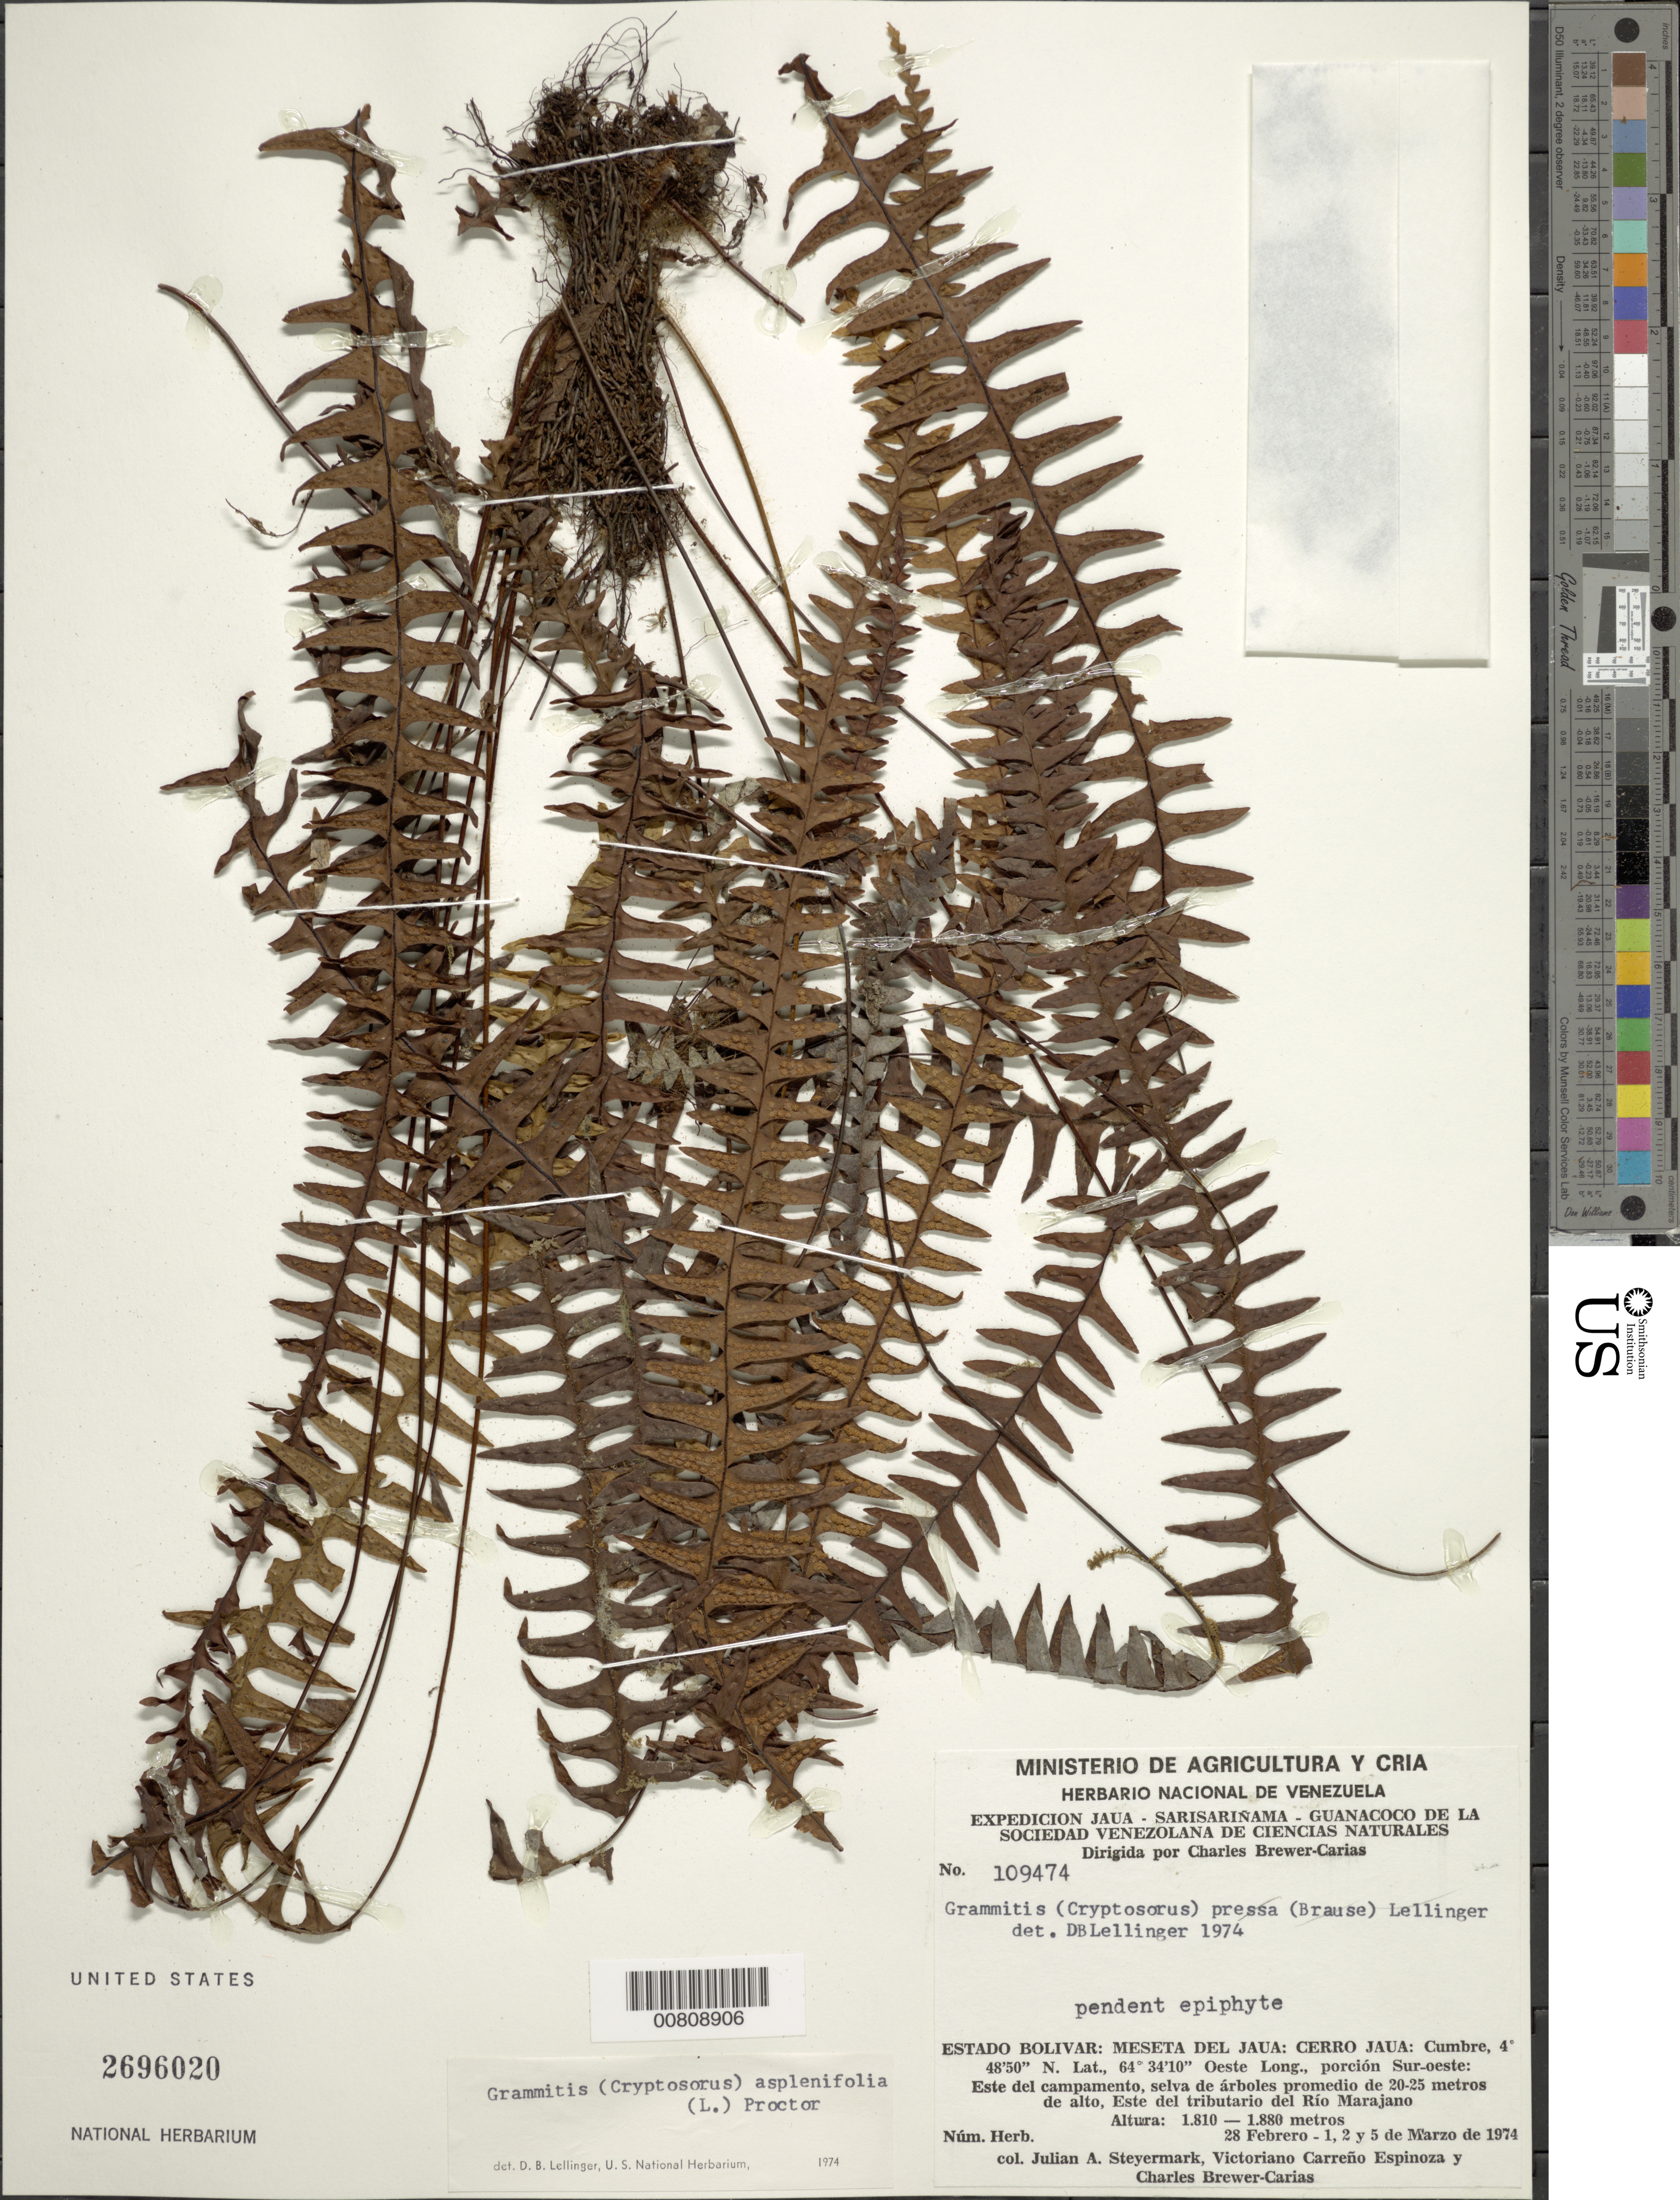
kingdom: Plantae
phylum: Tracheophyta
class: Polypodiopsida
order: Polypodiales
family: Polypodiaceae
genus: Terpsichore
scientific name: Terpsichore asplenifolia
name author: (L.) A.R. Sm.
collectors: J. Steyermark, V. Carreño E. & C. Brewer-Carias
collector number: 109474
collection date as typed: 28-Feb-74 to 5-Mar-74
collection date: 1974-02-28/1974-03-05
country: Venezuela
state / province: Bolívar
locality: Meseta del Jaua: Cerro Jaua, Río Marajano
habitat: Cumbre; selva de arboles promedio de 20-25 m de alt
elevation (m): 1810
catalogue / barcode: US 2696020